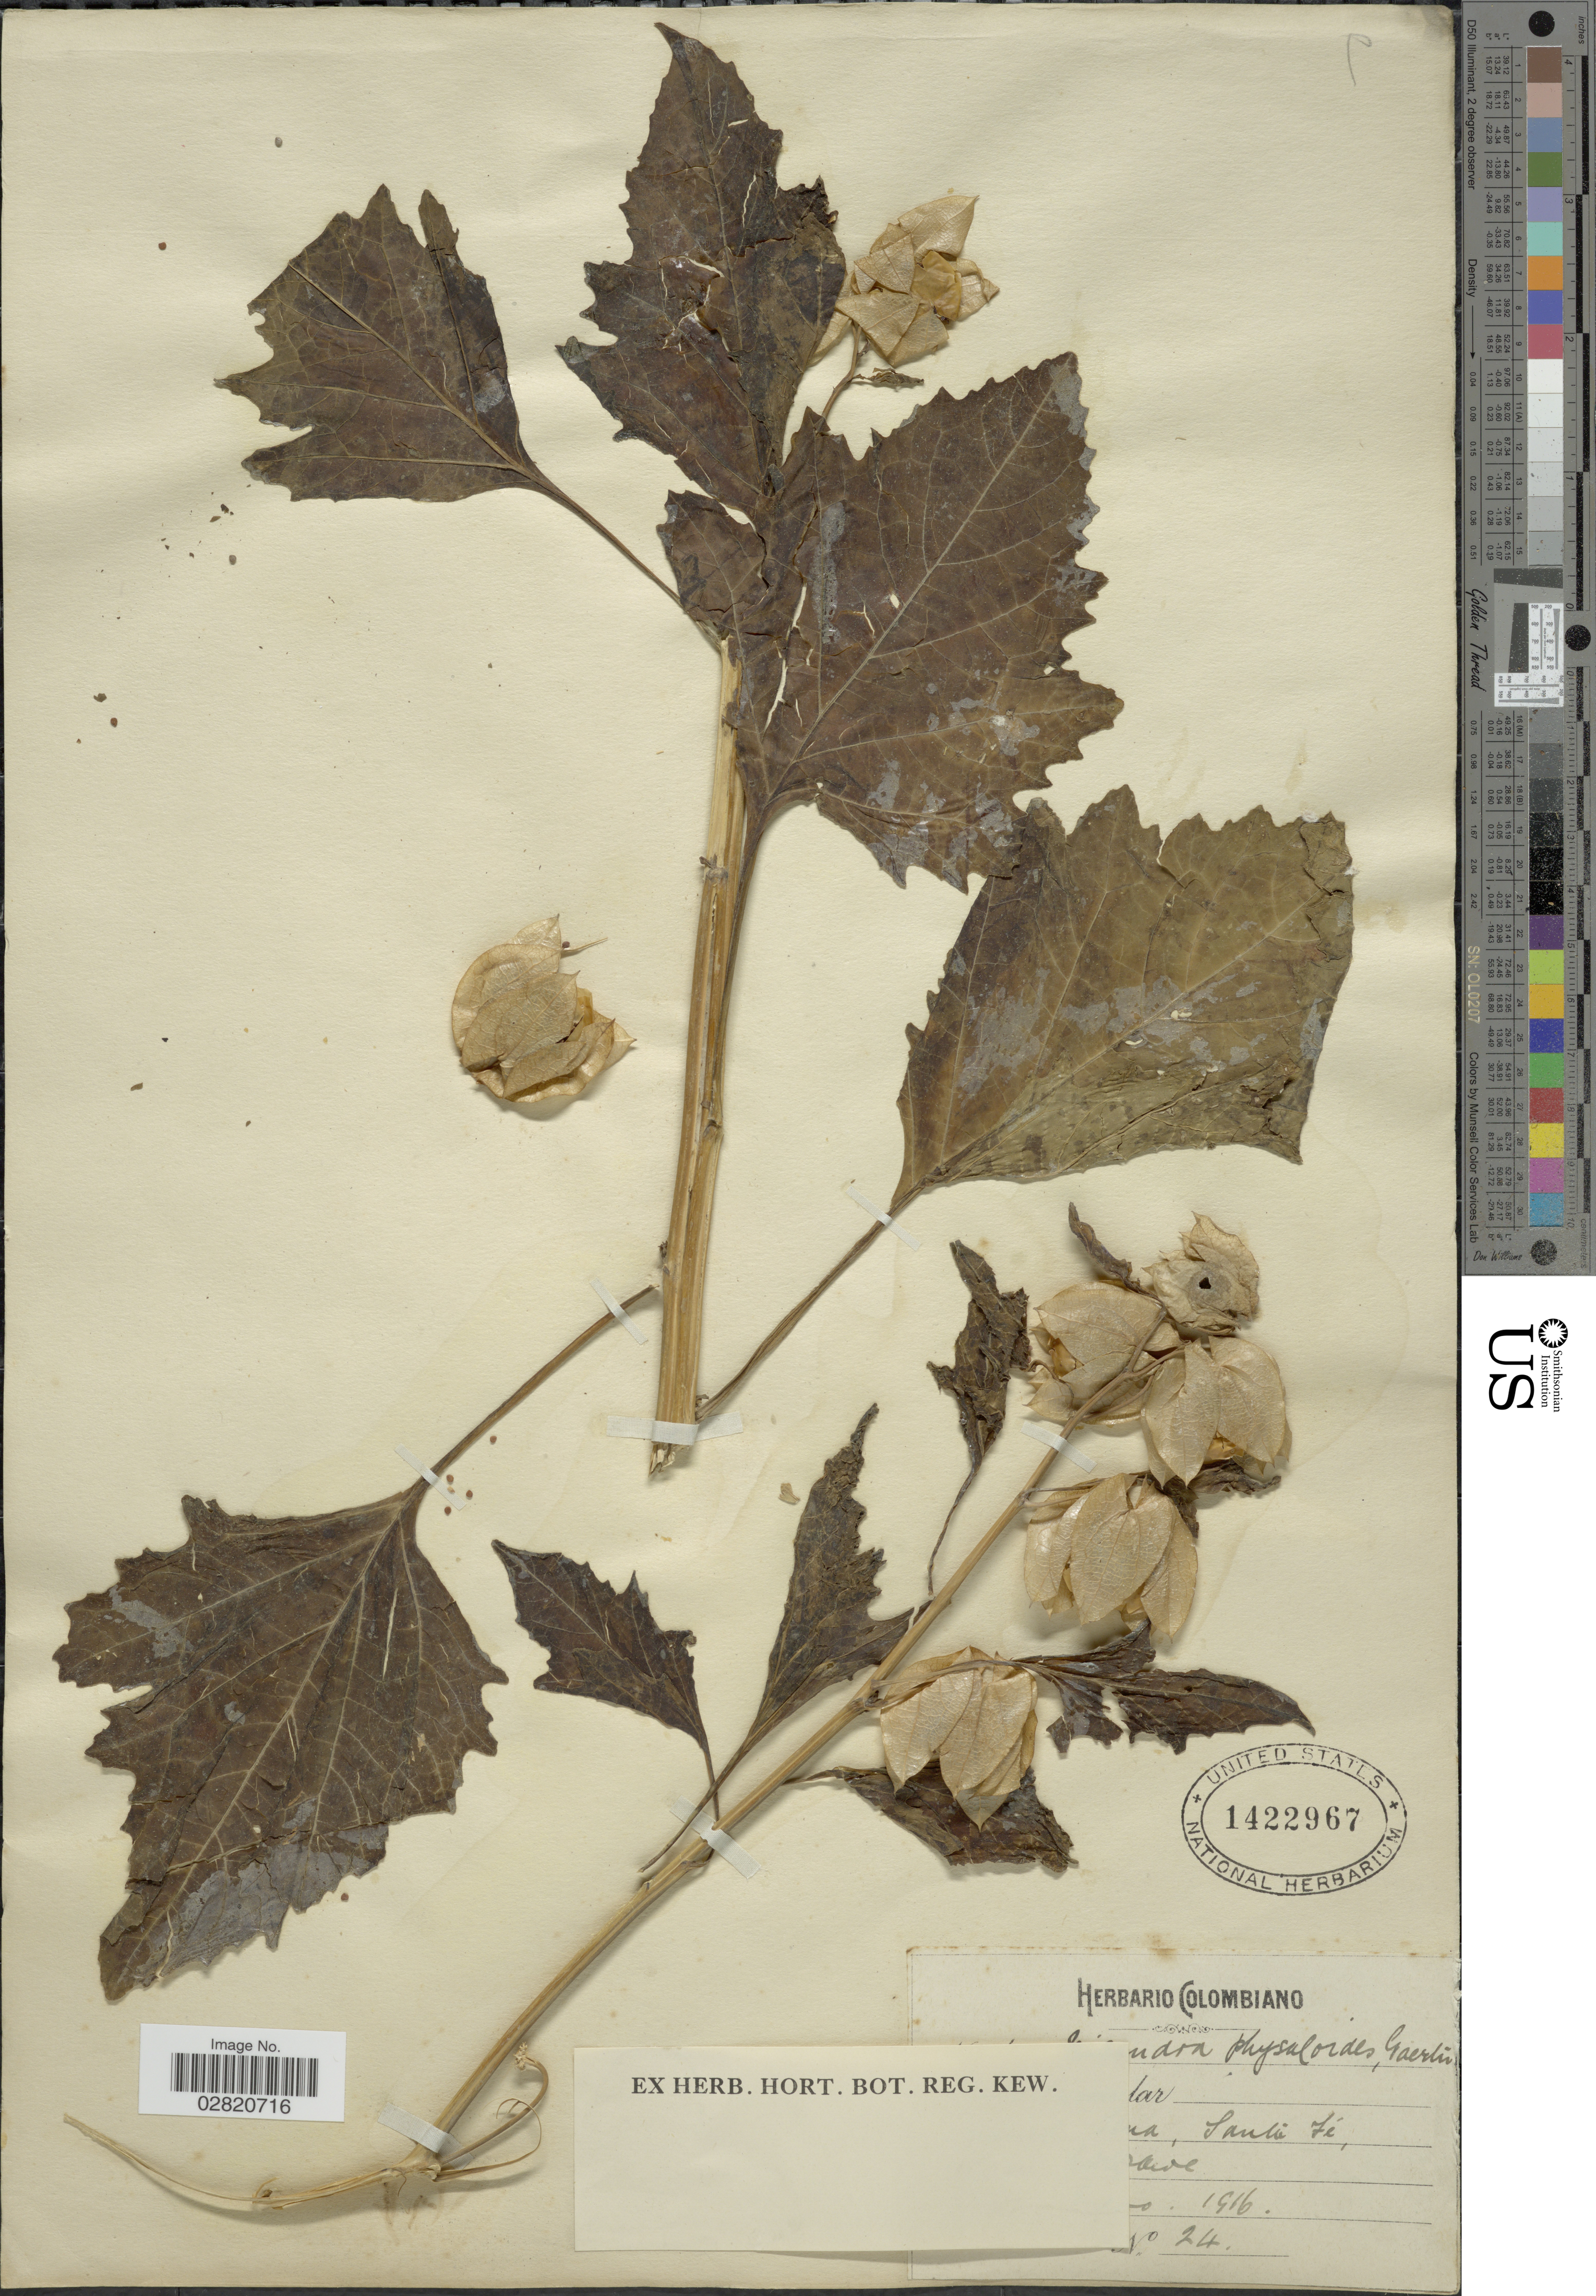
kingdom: Plantae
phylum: Tracheophyta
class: Magnoliopsida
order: Solanales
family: Solanaceae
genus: Nicandra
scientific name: Nicandra physalodes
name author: (L.) Gaertn.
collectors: M. T. Dawe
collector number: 24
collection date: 1916-01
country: Argentina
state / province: Santa Fe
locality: [illegible text]na.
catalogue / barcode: US 1422967